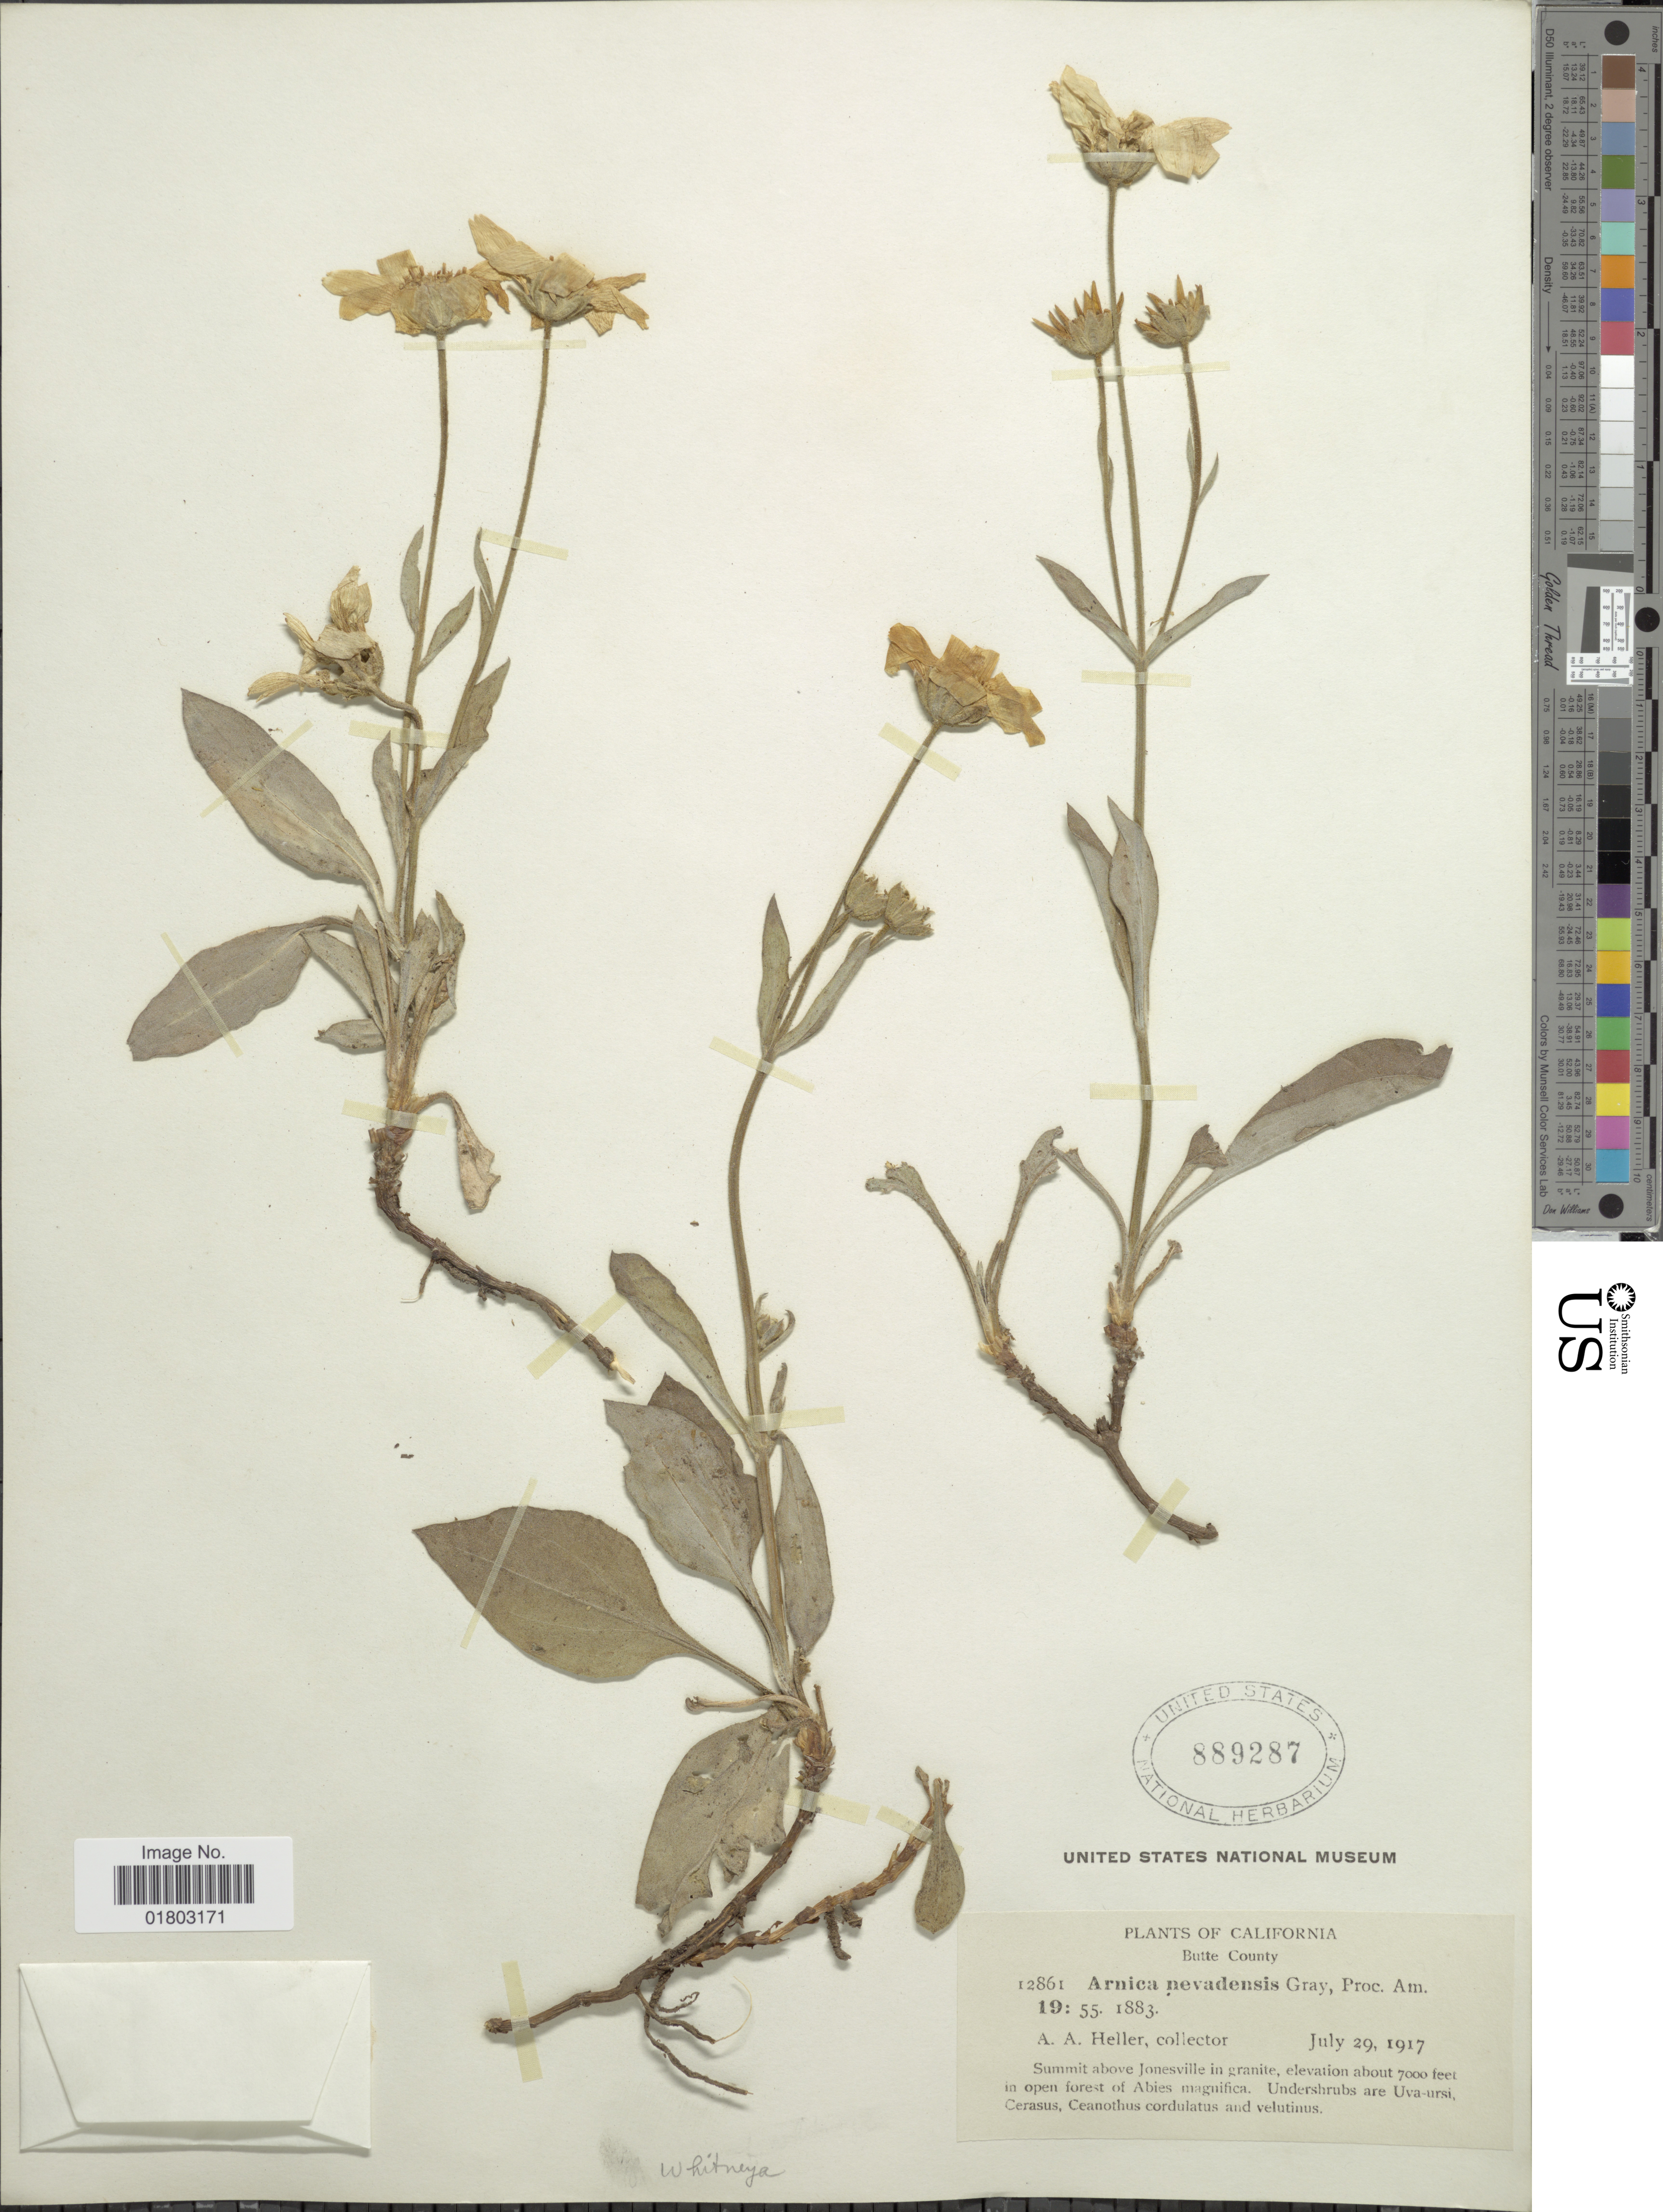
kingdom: Plantae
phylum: Tracheophyta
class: Magnoliopsida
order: Asterales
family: Asteraceae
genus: Arnica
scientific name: Arnica dealbata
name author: (A. Gray) B.G. Baldwin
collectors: A. A. Heller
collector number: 12861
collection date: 1917-07-29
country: United States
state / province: California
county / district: Butte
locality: Butte County, Summit above Jonesville in granite, in open forest of Abies magnifica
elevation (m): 2134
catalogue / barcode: US 889287